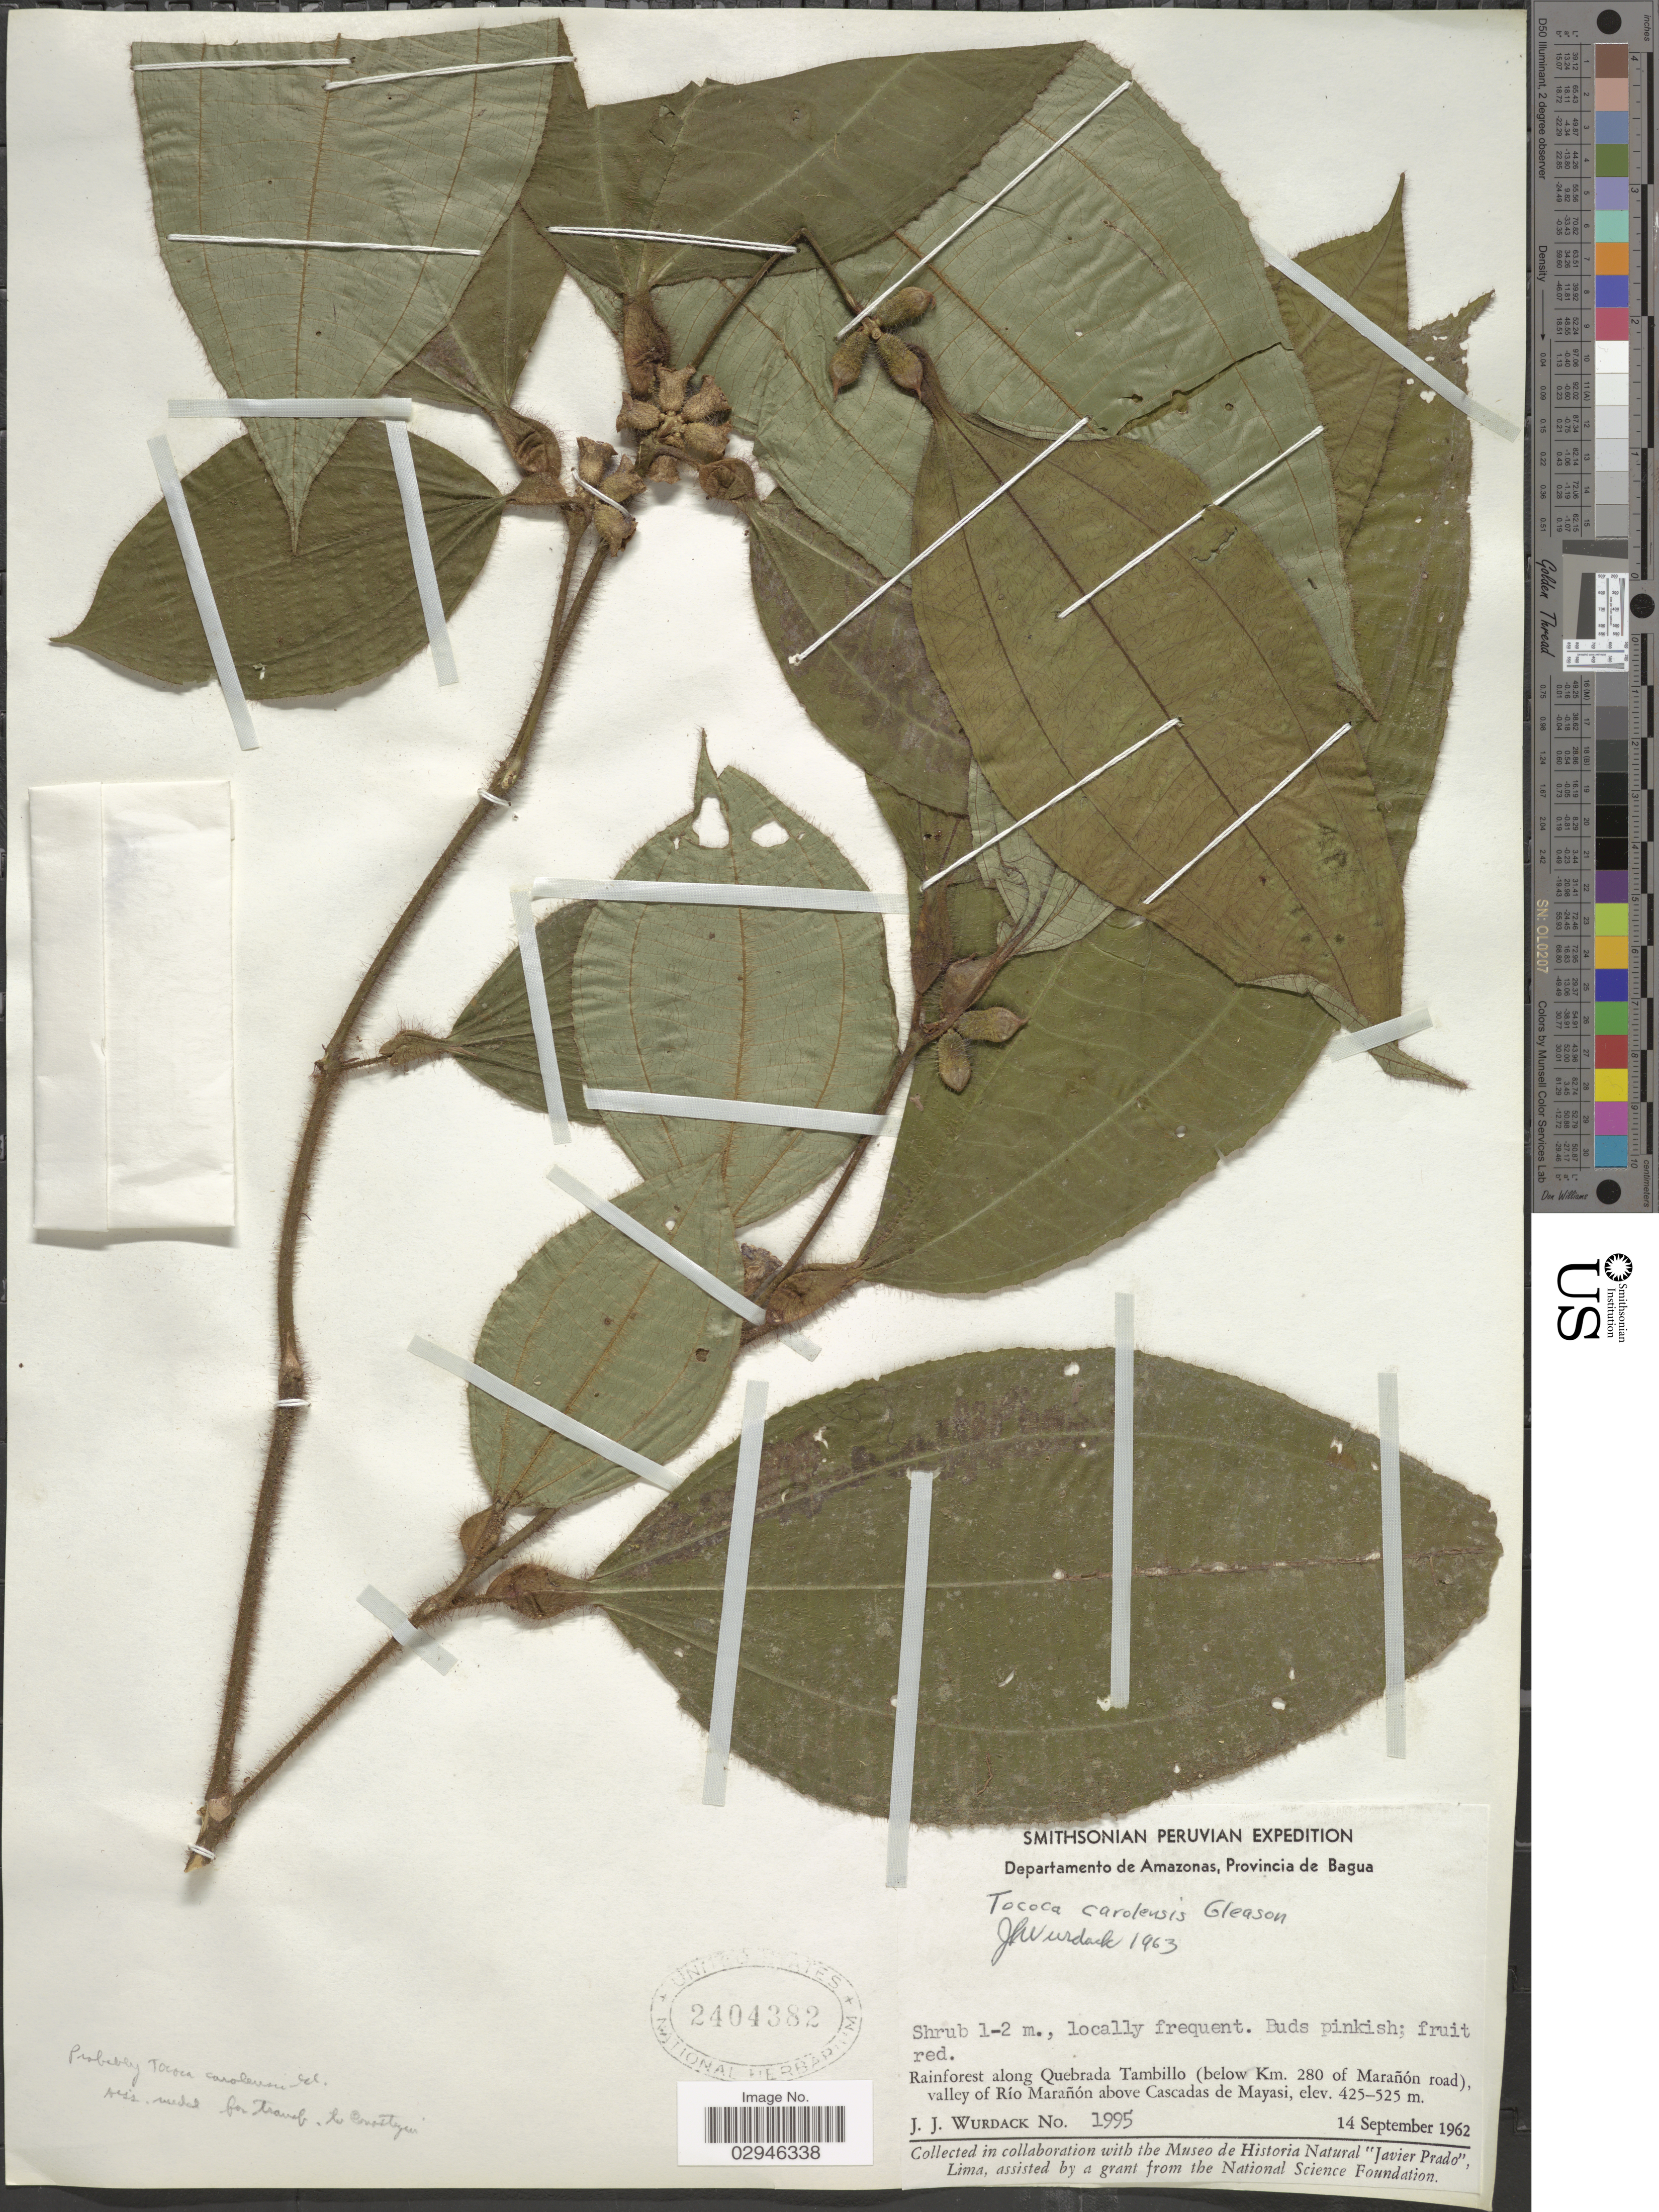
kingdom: Plantae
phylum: Tracheophyta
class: Magnoliopsida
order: Myrtales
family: Melastomataceae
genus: Tococa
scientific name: Tococa carolensis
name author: Gleason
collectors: J. J. Wurdack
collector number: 1995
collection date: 1962-09-14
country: Peru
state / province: Amazonas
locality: Departamento de Amazonas, Provincia de Bagua, Rainforest along Quebrada Tambillo (below Km. 280 of Marañon road), valley of Río Marañon above Cascadas de Mayasi.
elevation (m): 425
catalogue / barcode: US 2404382